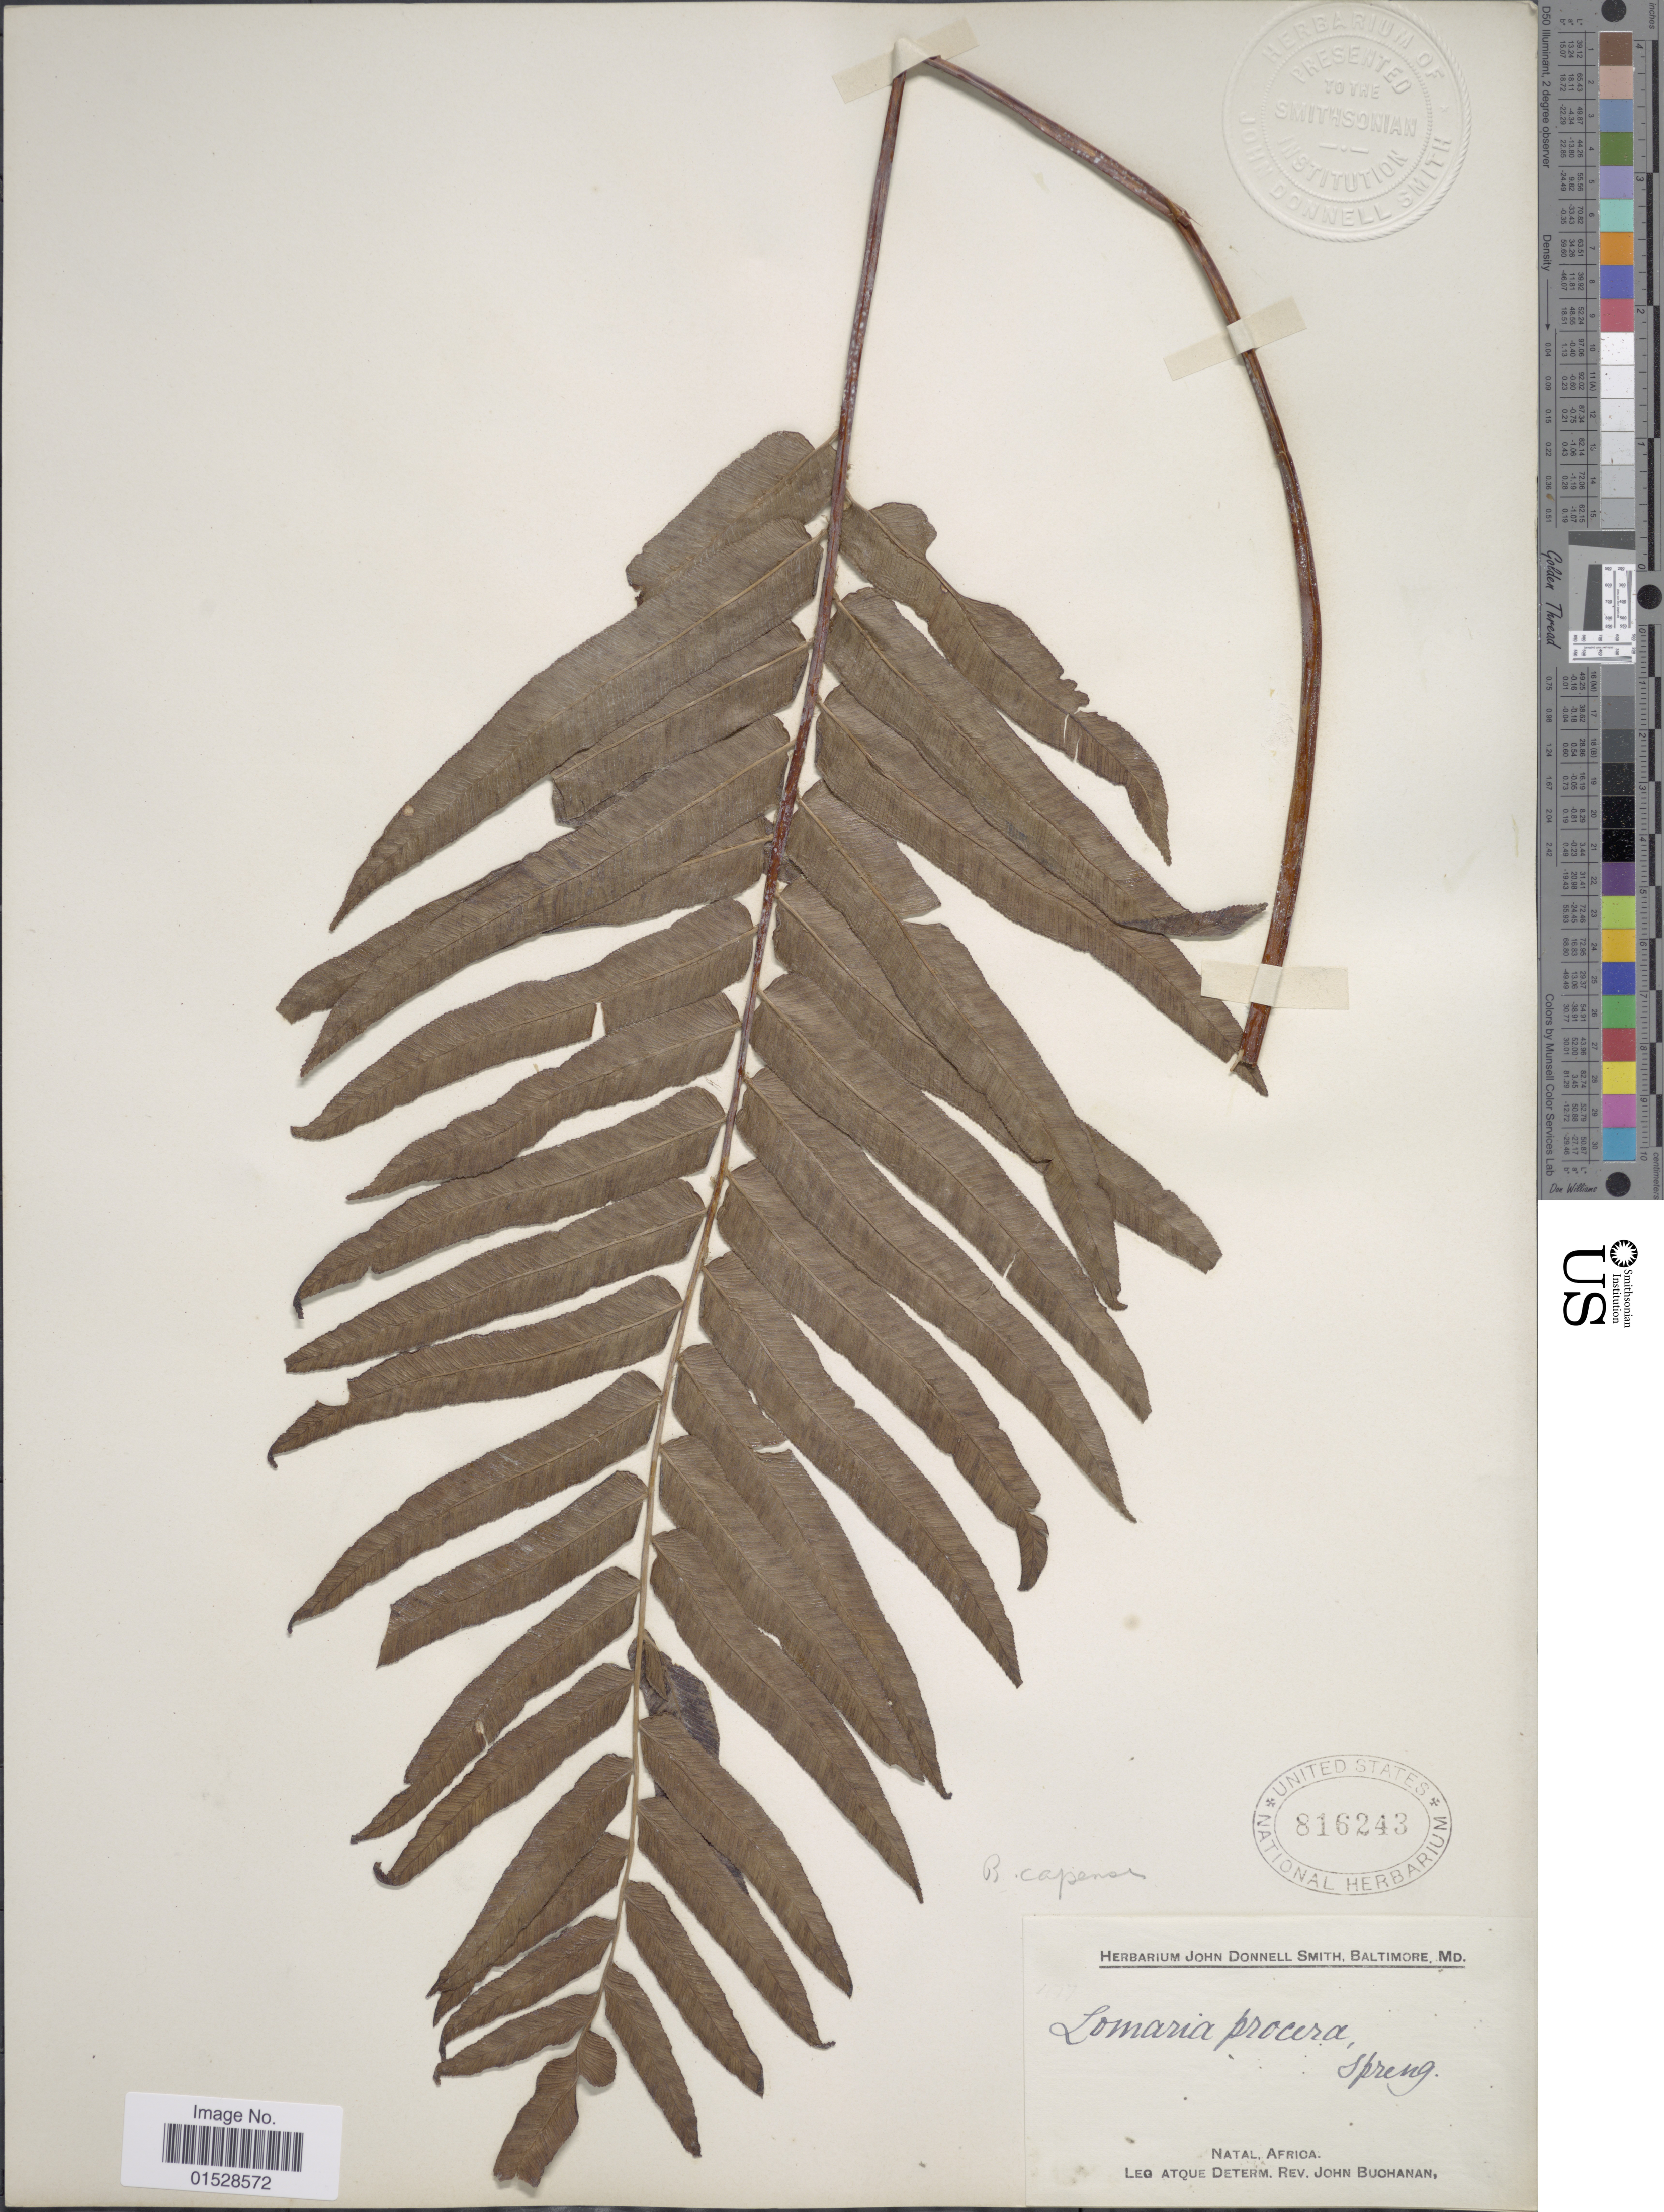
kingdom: Plantae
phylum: Tracheophyta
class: Polypodiopsida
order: Polypodiales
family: Blechnaceae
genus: Blechnum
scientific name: Blechnum capense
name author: (L.) Schltdl.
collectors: J. Buchanan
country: South Africa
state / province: KwaZulu-Natal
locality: Natal, Africa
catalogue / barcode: US 816243